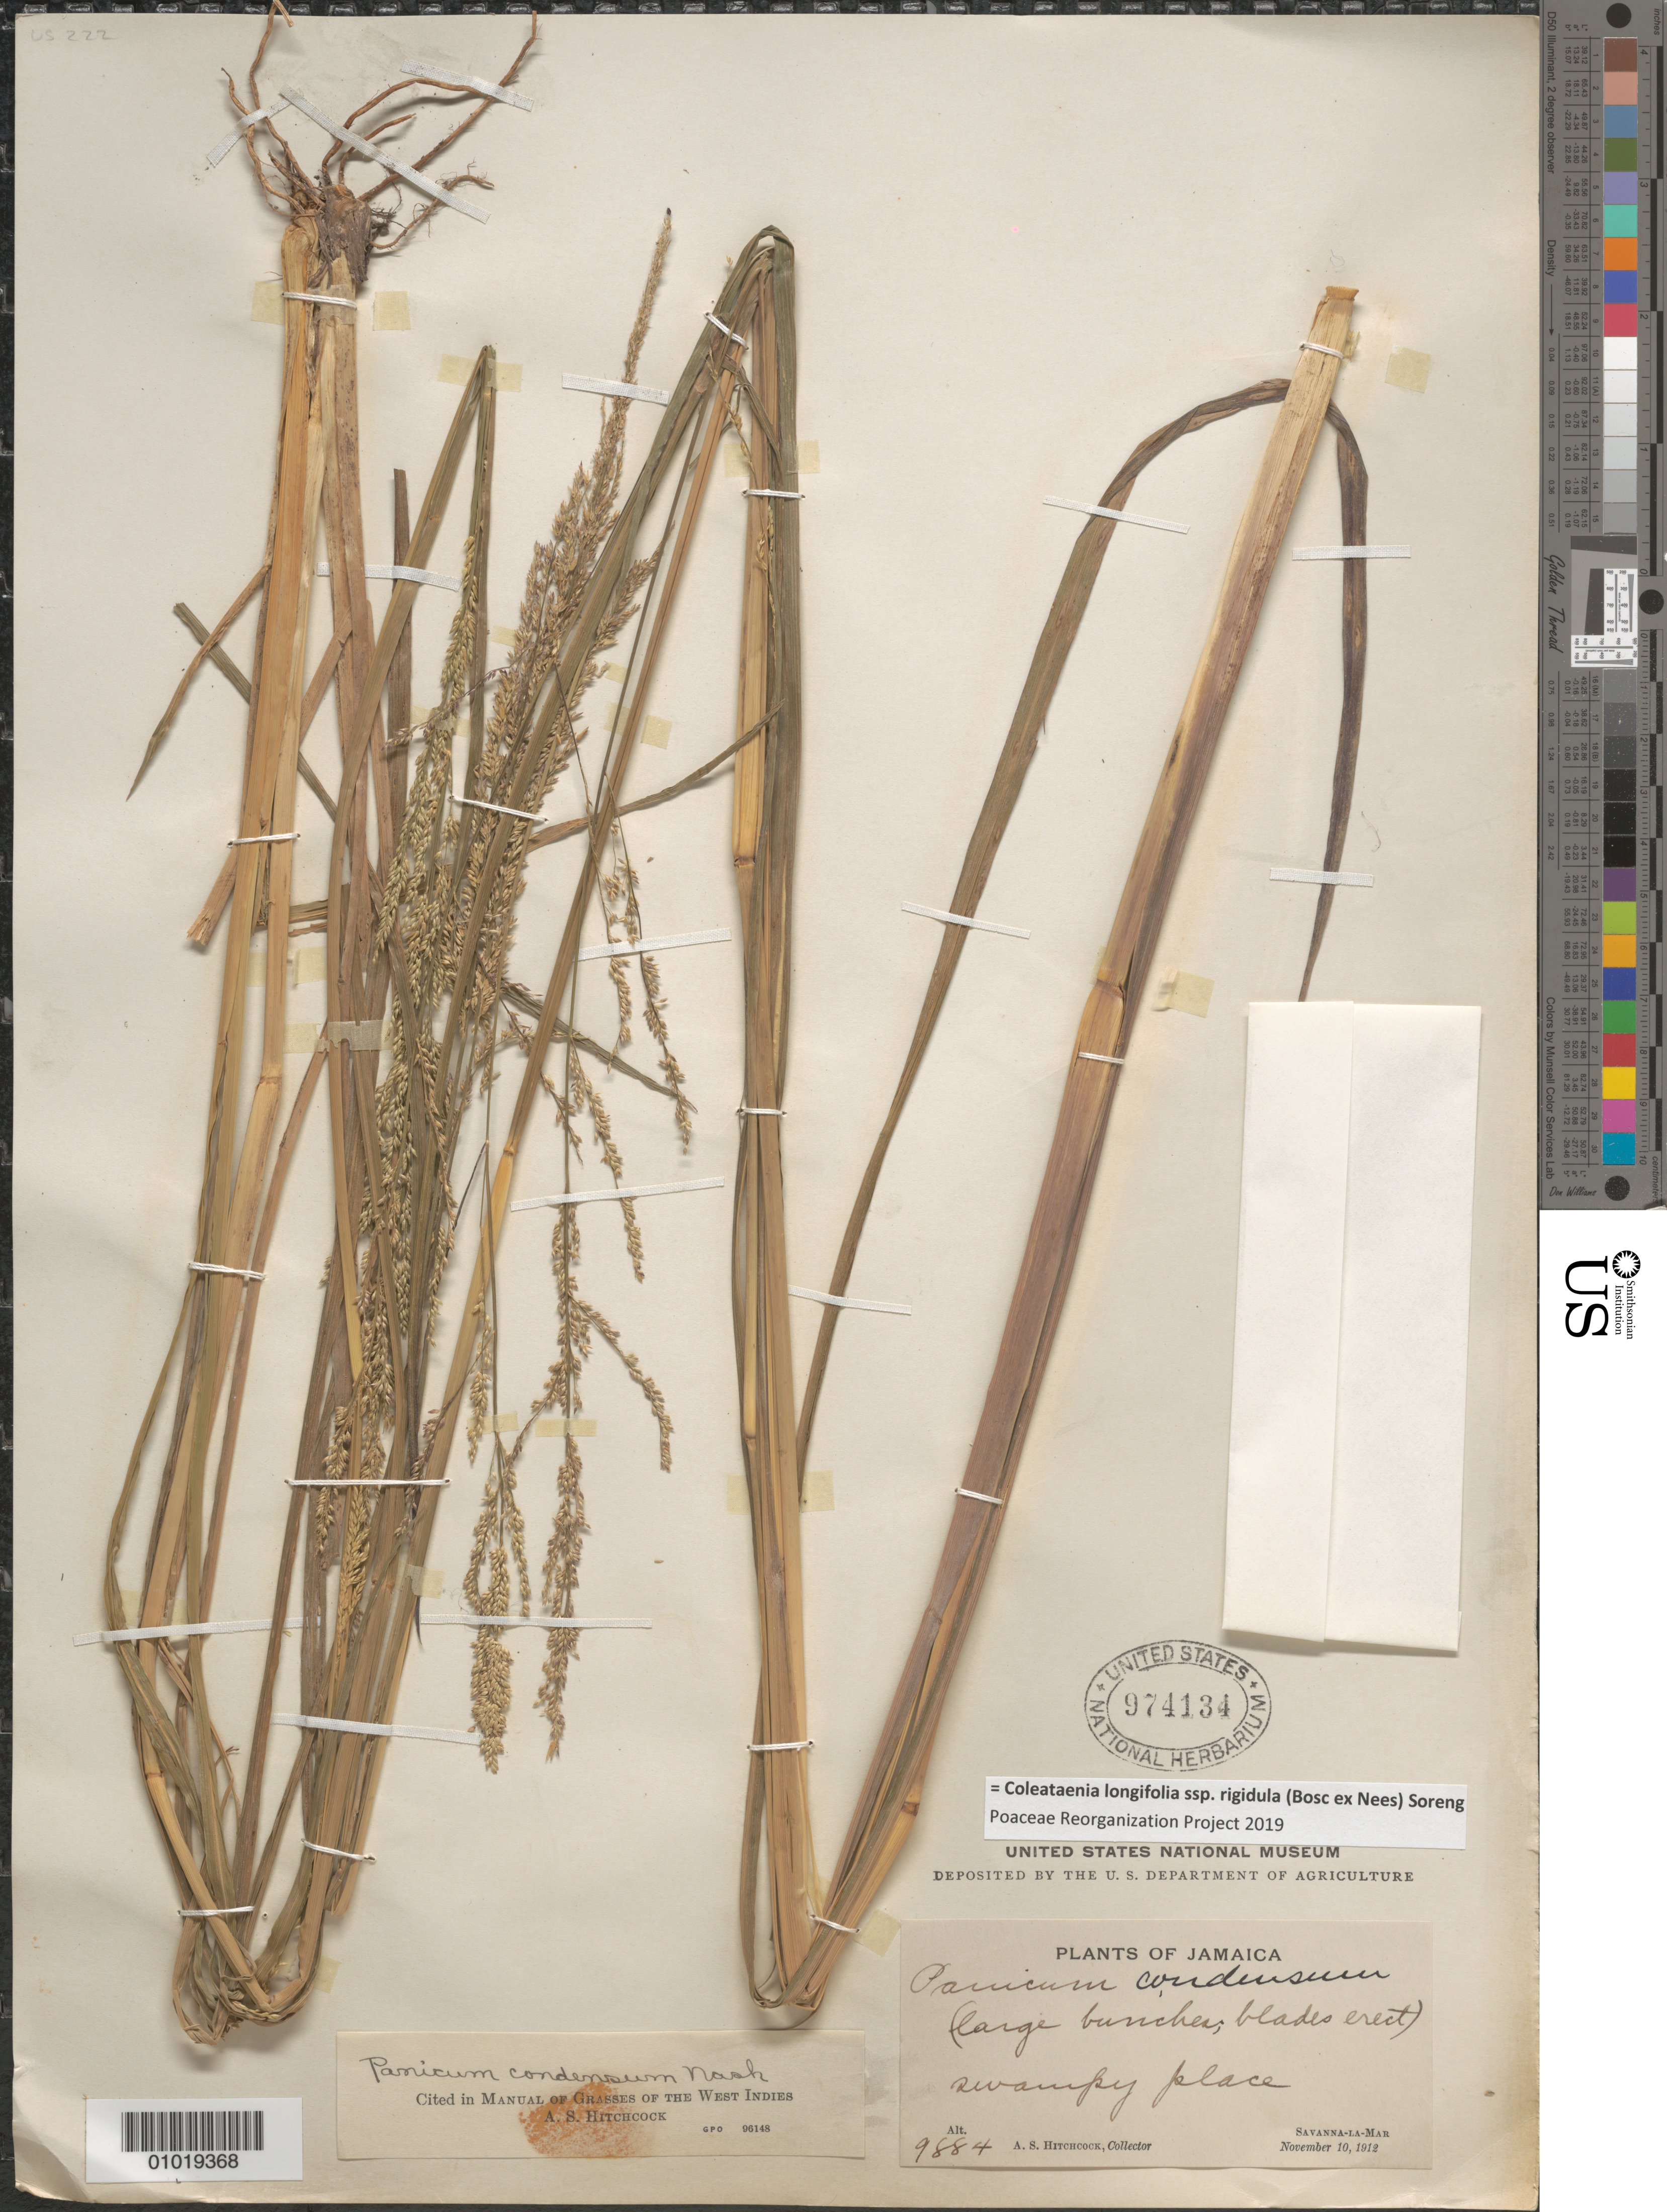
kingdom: Plantae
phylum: Tracheophyta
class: Liliopsida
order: Poales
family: Poaceae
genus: Panicum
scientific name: Panicum condensum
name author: Nash ex Small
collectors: A. S. Hitchcock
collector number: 9884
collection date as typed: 10 Nov 1912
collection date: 1912-11-10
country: Jamaica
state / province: Westmoreland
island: Jamaica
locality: Savanna-la-Mar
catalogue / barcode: US 974134